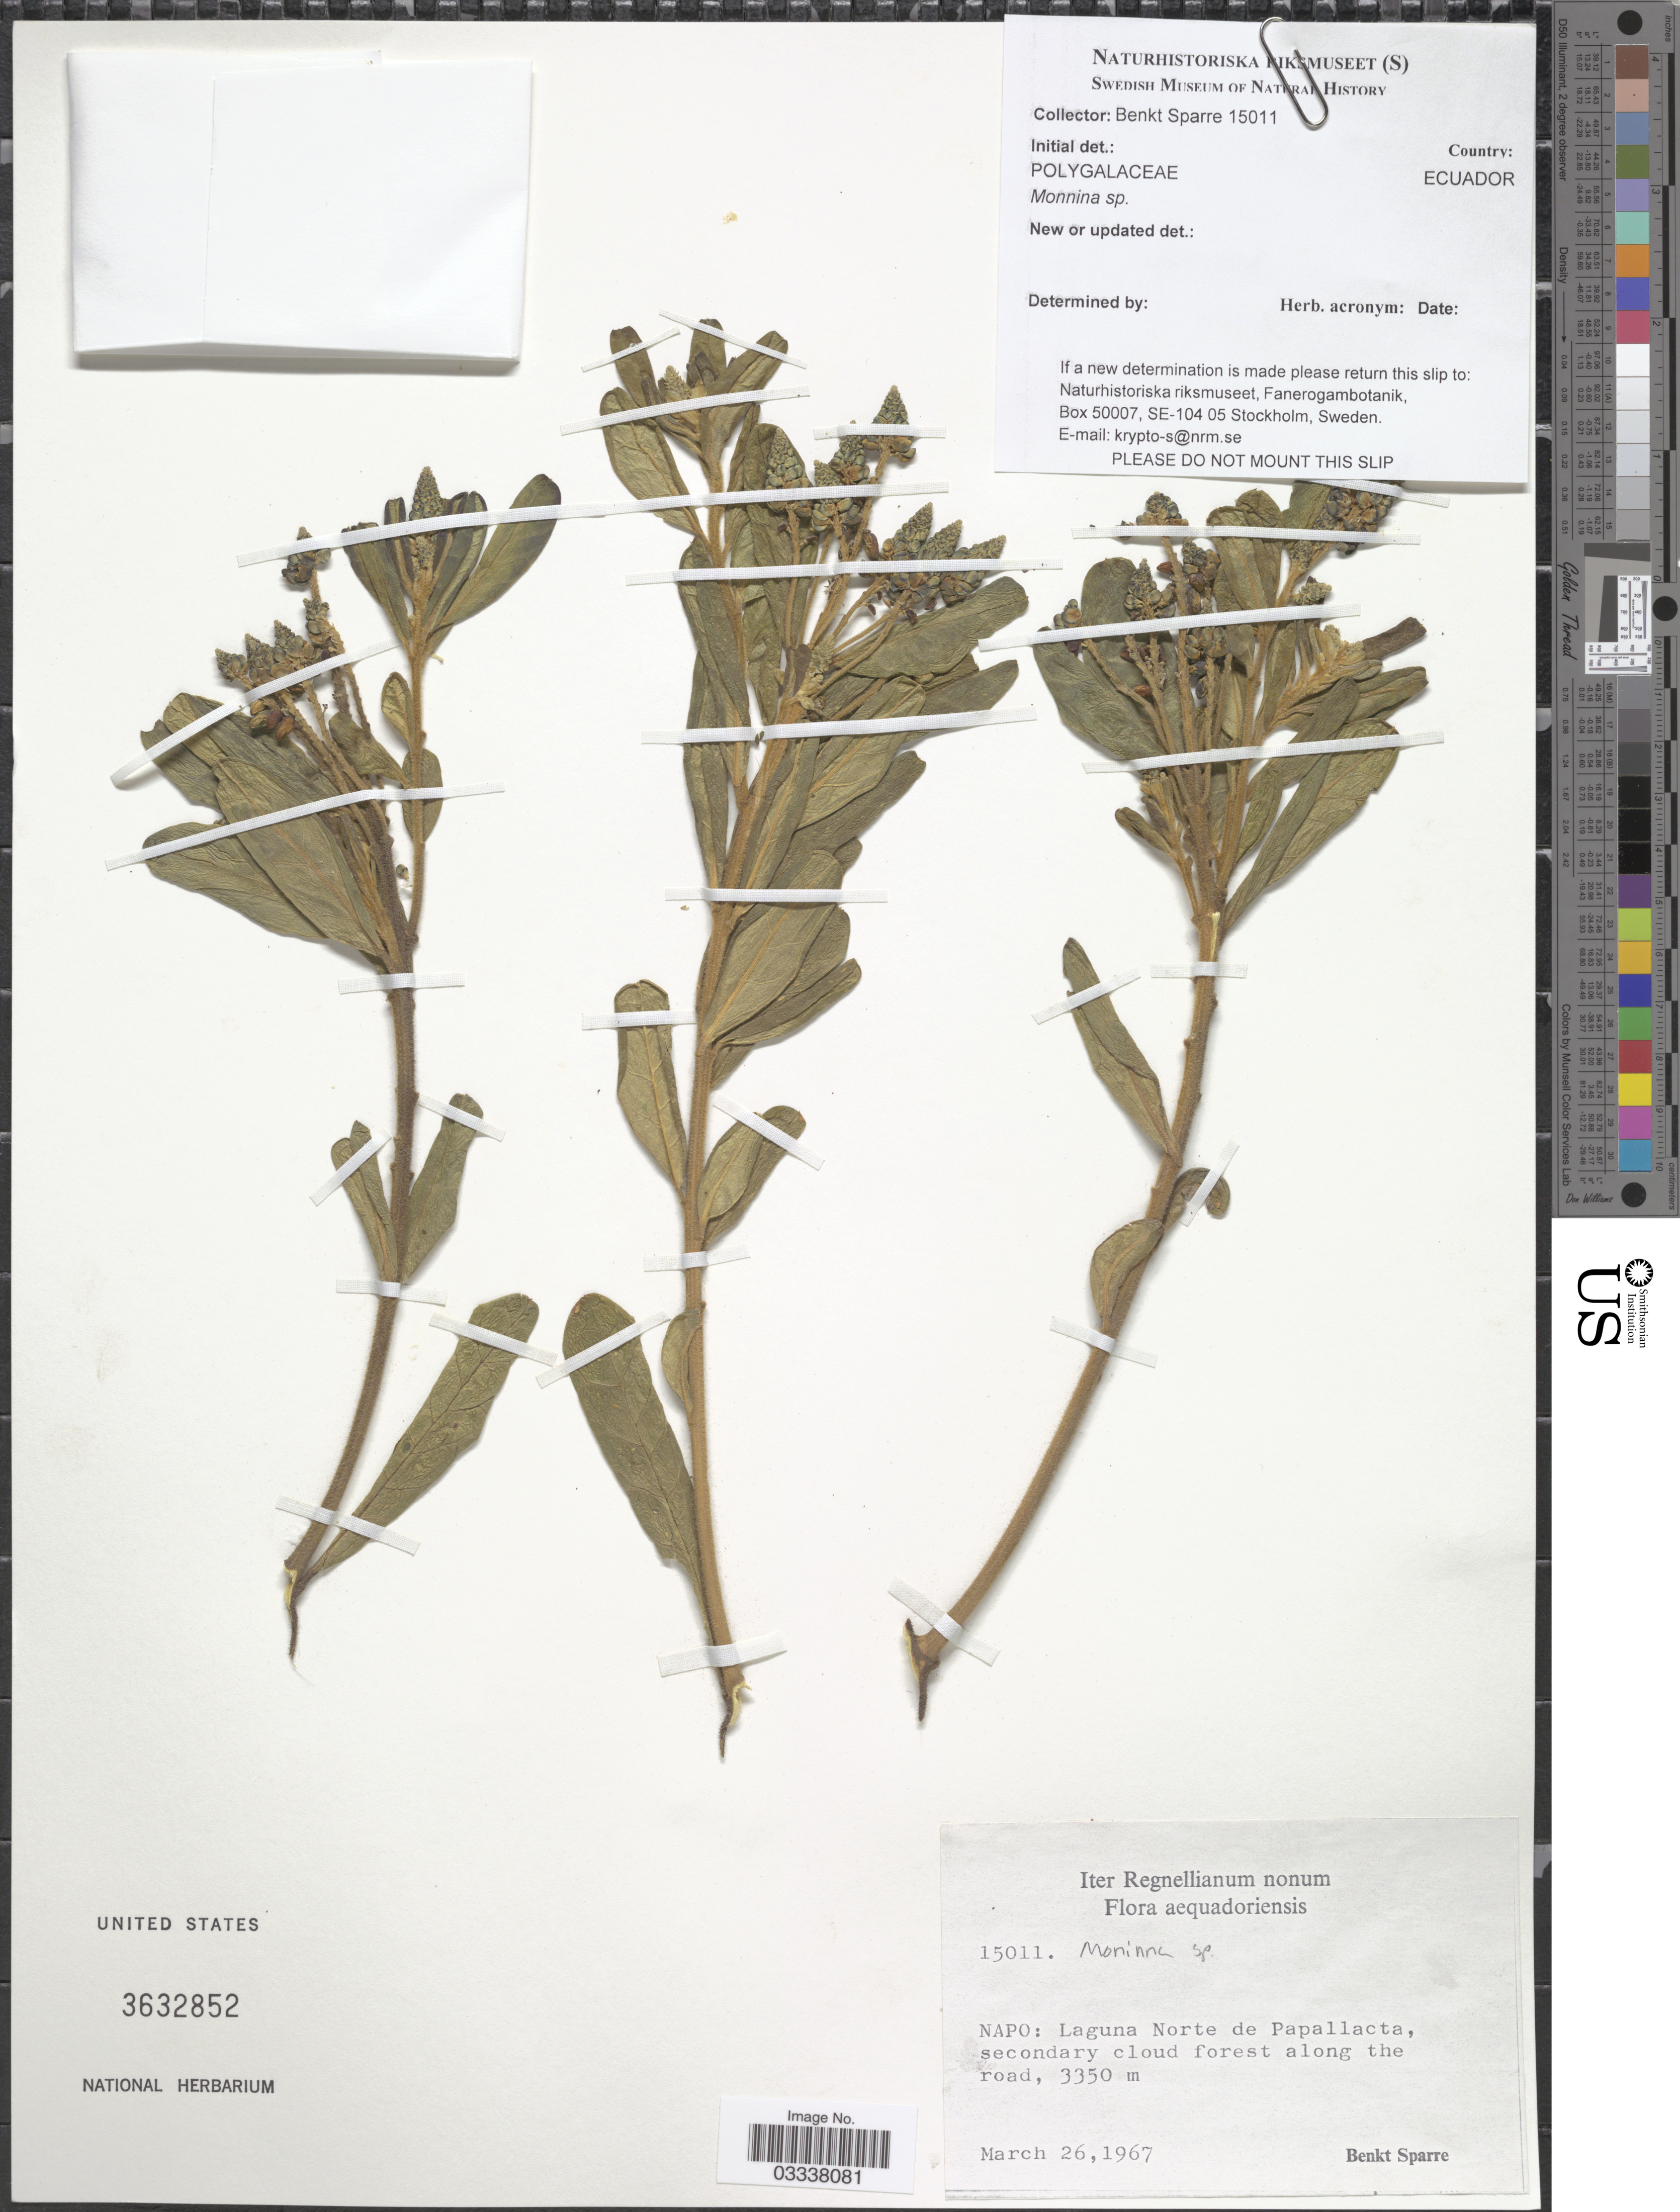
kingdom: Plantae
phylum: Tracheophyta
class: Magnoliopsida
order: Fabales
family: Polygalaceae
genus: Monnina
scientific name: Monnina sp.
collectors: B. Sparre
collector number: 15011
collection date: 1967-03-26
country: Ecuador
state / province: Napo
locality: Laguna Norte de Papallacata, secondary cloud forest along the road.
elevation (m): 3350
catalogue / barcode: US 3632852